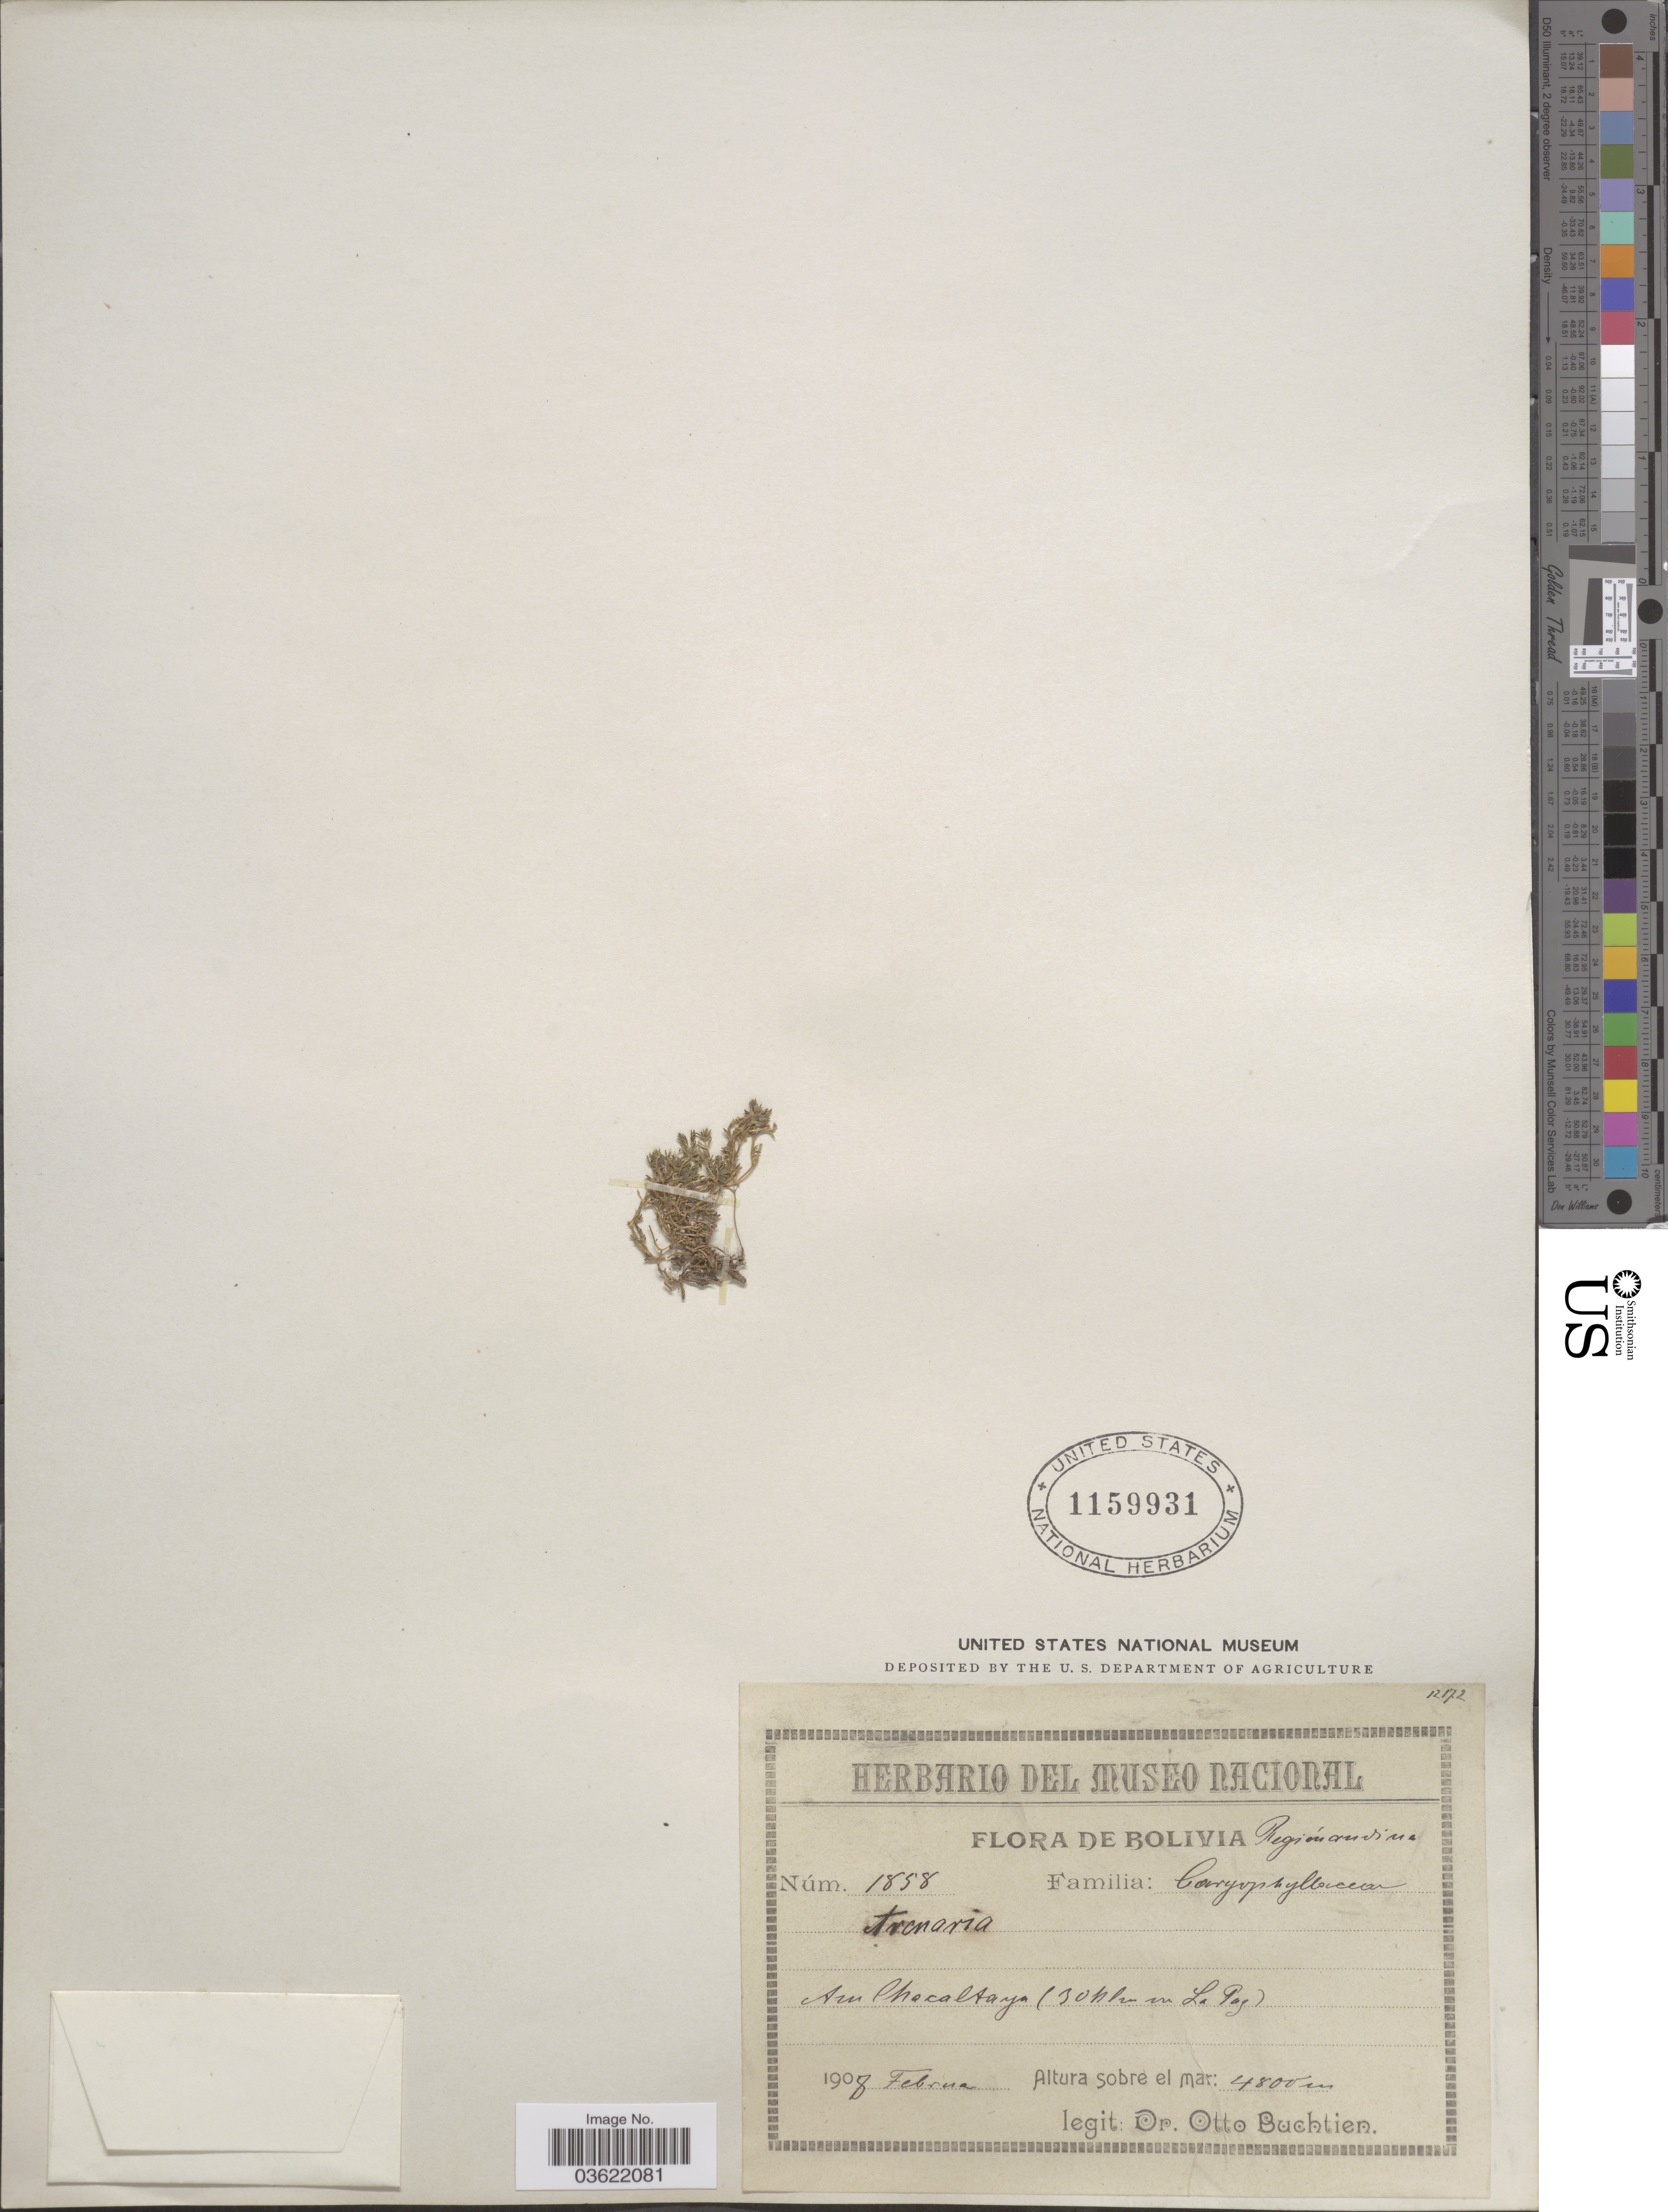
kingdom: Plantae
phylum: Tracheophyta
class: Magnoliopsida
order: Caryophyllales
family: Caryophyllaceae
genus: Arenaria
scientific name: Arenaria serpens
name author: Kunth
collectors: O. Buchtien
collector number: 1858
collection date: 1908-02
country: Bolivia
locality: Región andina. Aum Chacaltaya (30 km en La Paz).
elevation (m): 4800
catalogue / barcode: US 1159931